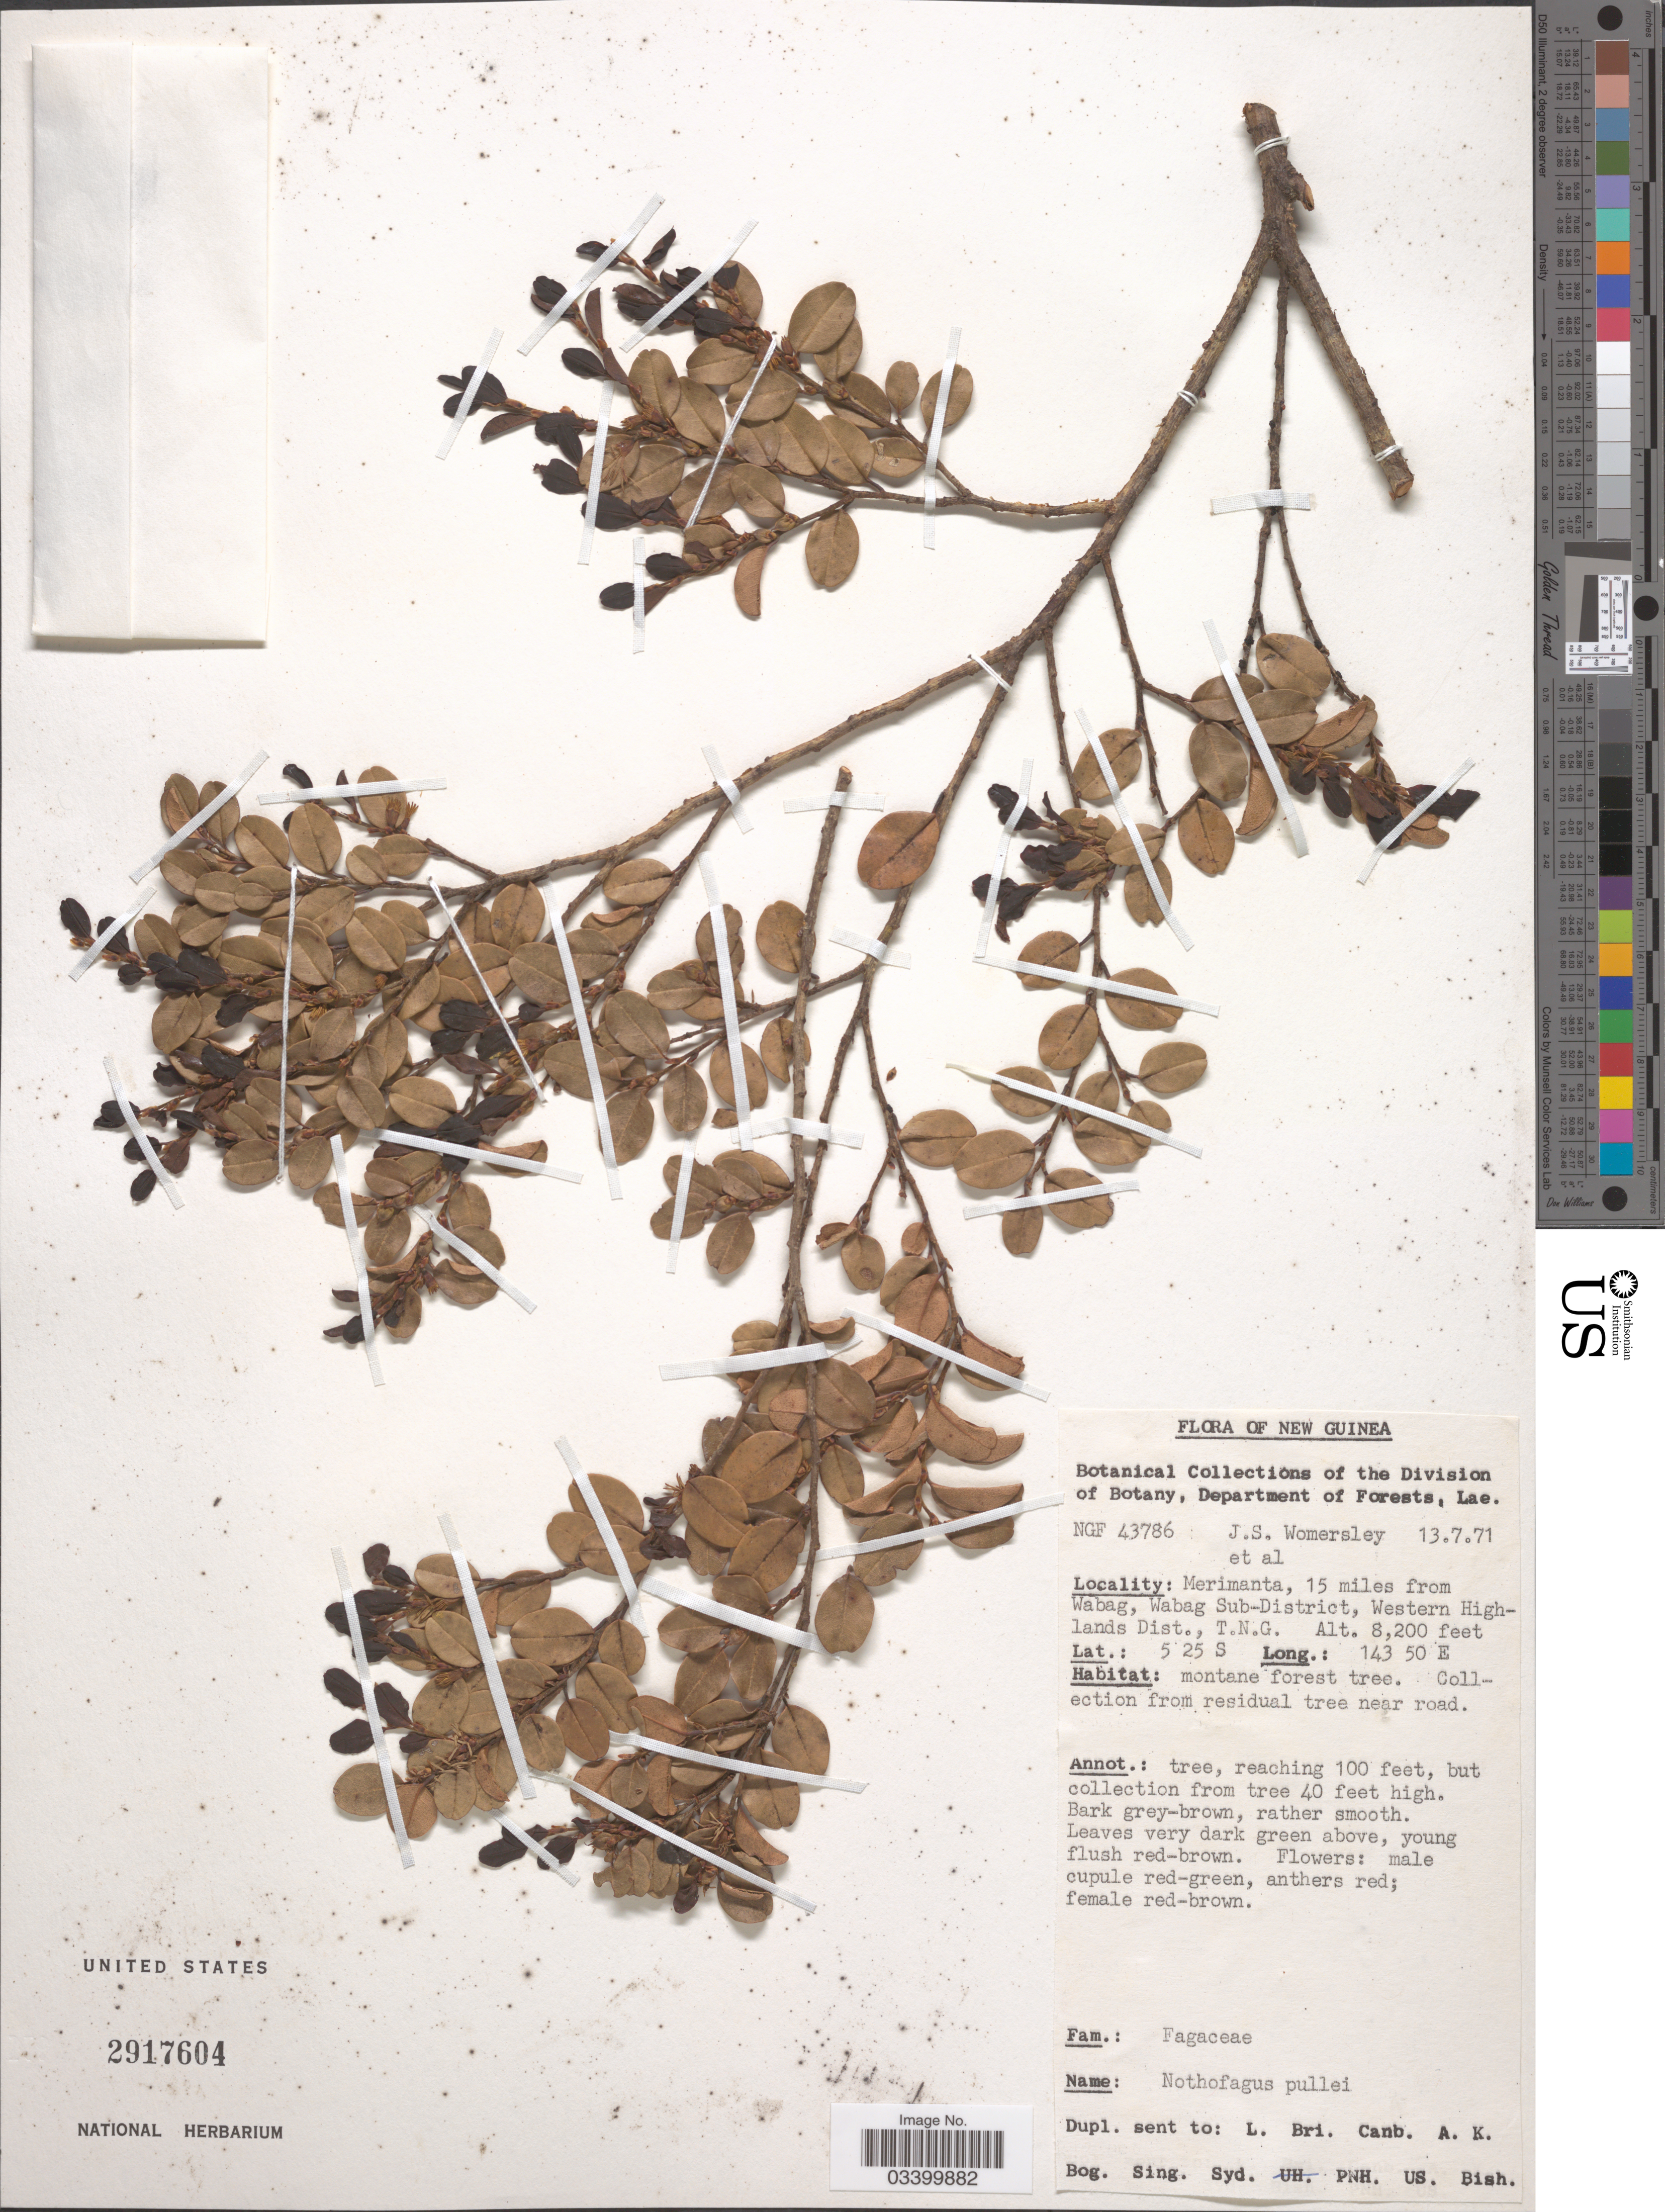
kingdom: Plantae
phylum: Tracheophyta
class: Magnoliopsida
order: Fagales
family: Nothofagaceae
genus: Nothofagus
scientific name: Nothofagus pullei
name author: Steenis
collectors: J. S. Womersley & et al.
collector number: NGF43786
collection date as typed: Transcribed d/m/y: 13/7/71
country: Papua New Guinea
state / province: Western Highlands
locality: New Guinea. Merimanta, 15 miles from Wabag, Wabag Sub-District, Western Highlands Dist., T.N.G.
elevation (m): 2499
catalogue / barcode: US 2917604